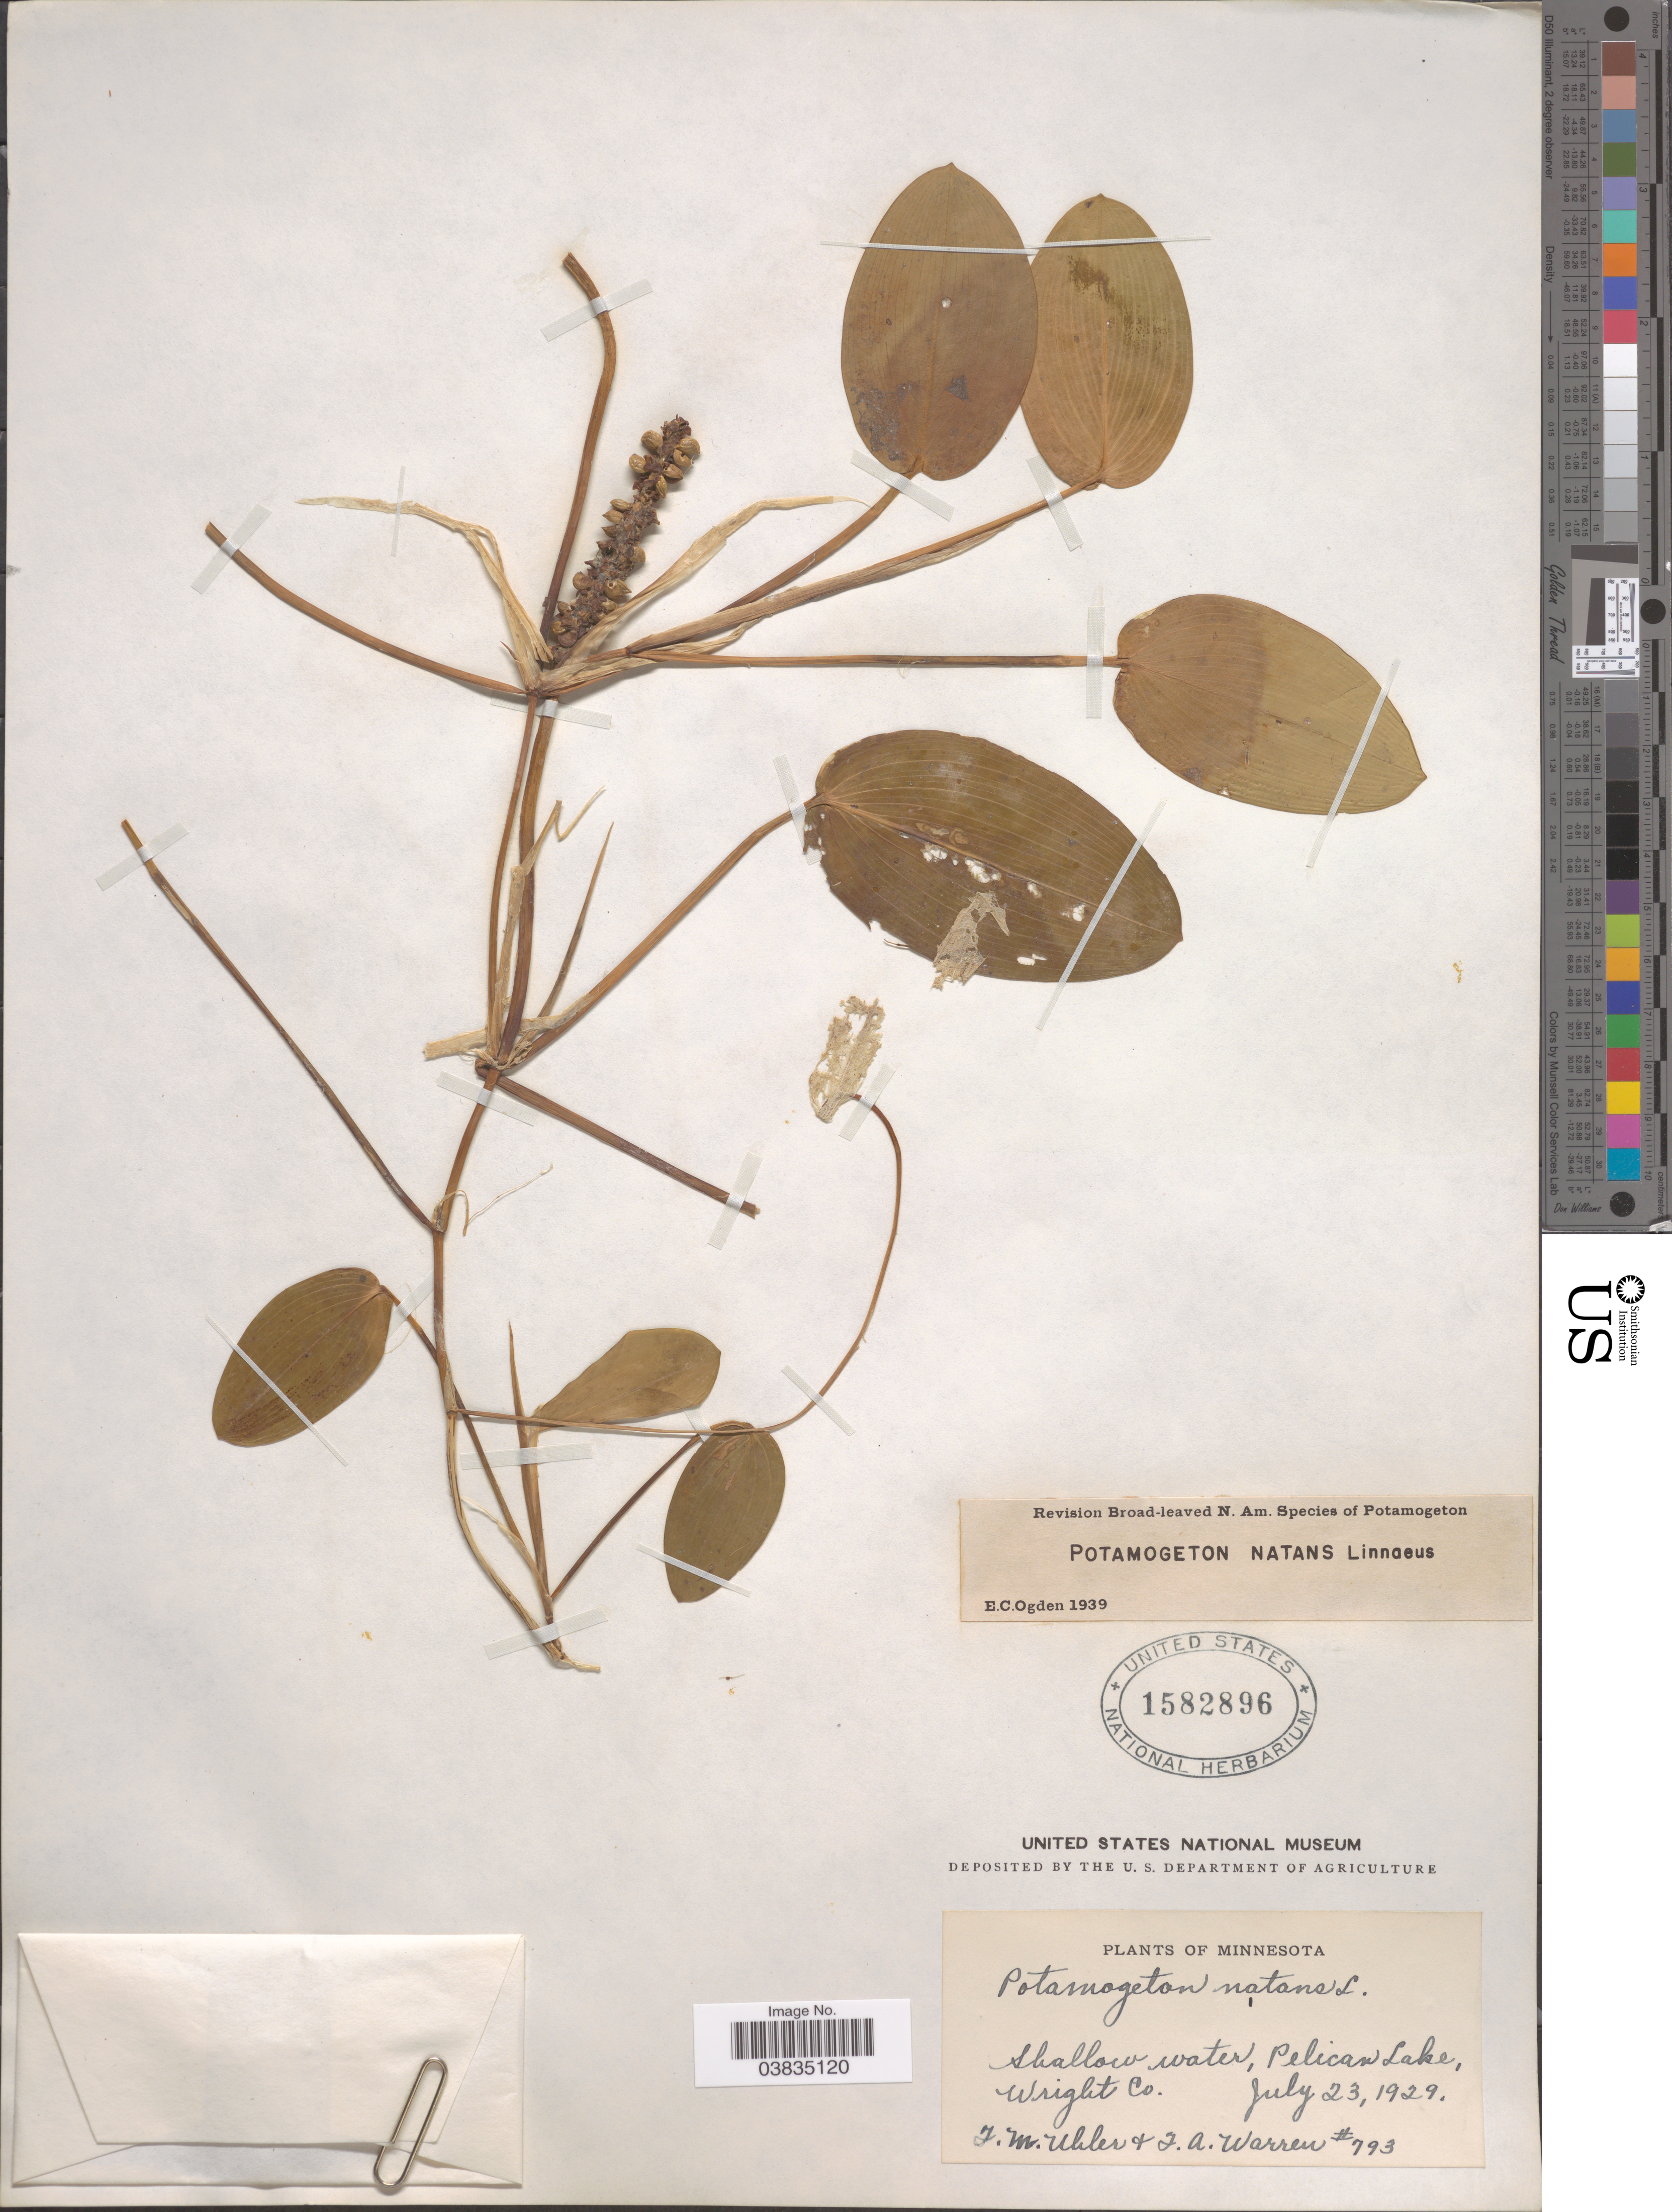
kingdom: Plantae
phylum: Tracheophyta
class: Liliopsida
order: Alismatales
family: Potamogetonaceae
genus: Potamogeton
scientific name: Potamogeton natans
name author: L.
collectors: F. M. Uhler & F. Warren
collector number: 793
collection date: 1929-07-23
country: United States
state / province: Minnesota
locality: Shallow water, Pelican Lake, Wright Co.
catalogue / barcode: US 1582896